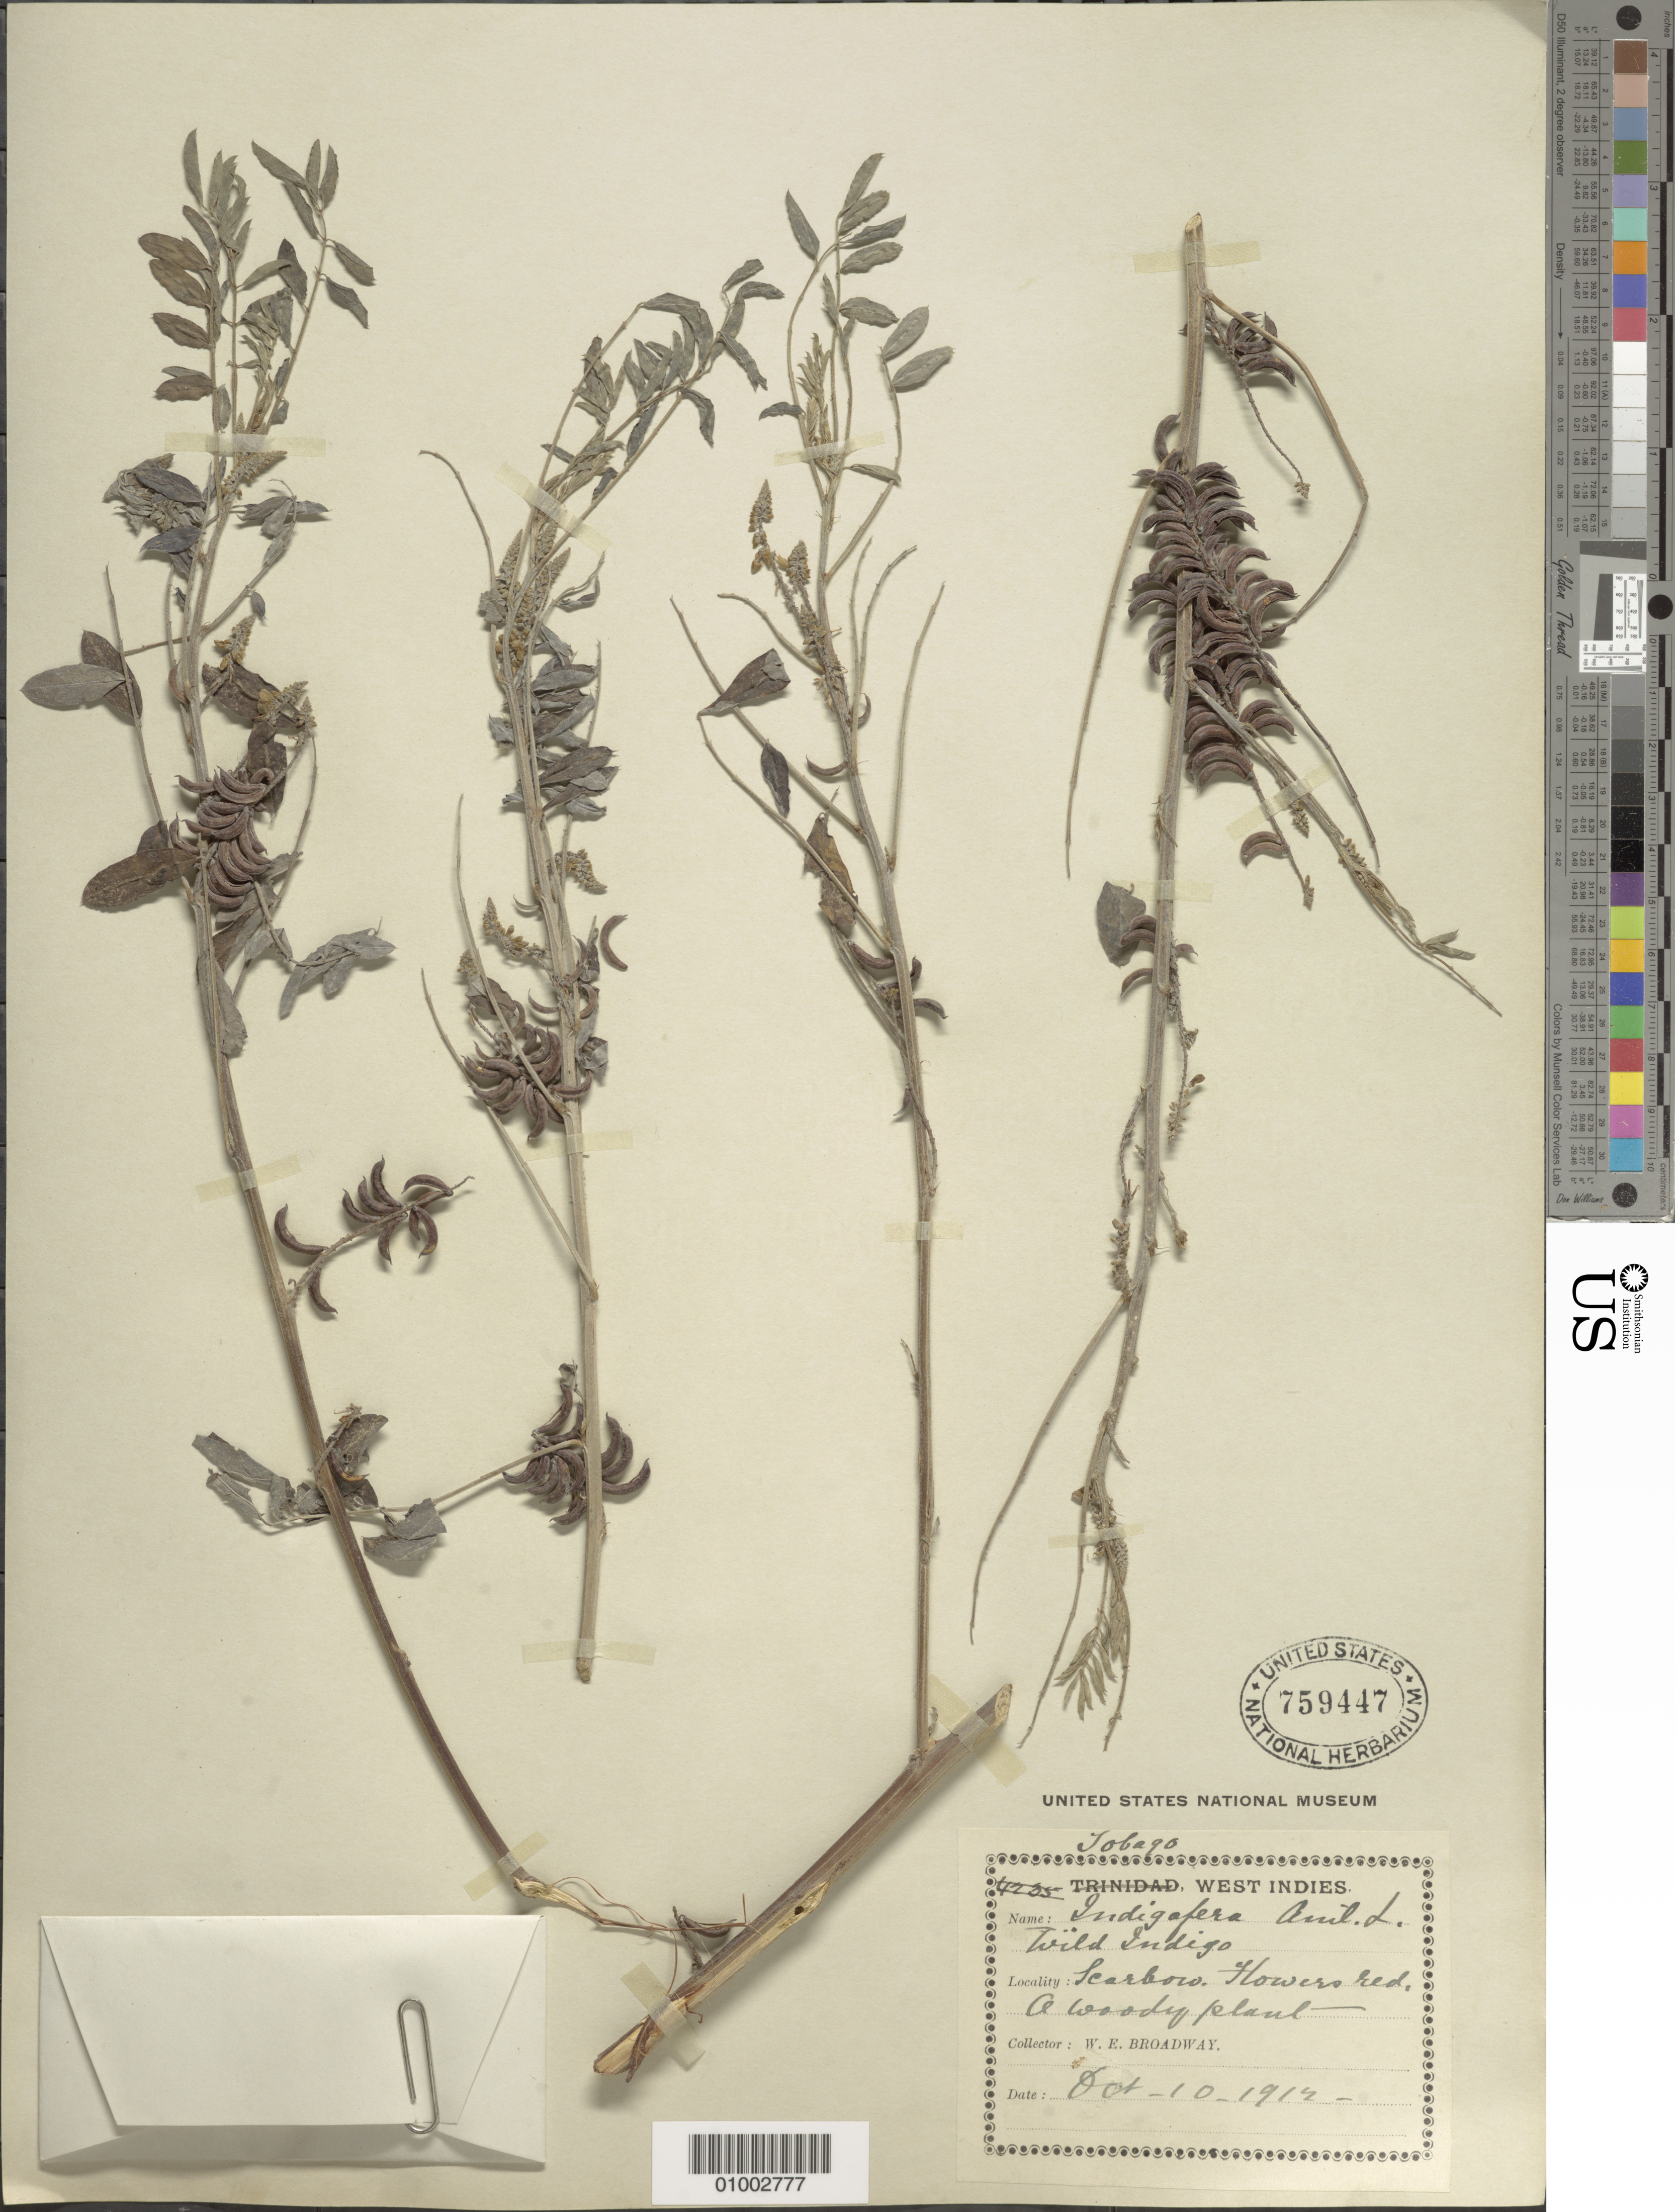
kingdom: Plantae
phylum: Tracheophyta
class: Magnoliopsida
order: Fabales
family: Fabaceae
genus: Indigofera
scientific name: Indigofera suffruticosa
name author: Mill.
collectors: W. E. Broadway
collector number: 4235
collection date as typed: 10 Oct 1912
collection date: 1912-10-10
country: Trinidad and Tobago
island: Tobago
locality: Scarboro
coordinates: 0 N, 0 E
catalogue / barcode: US 759447